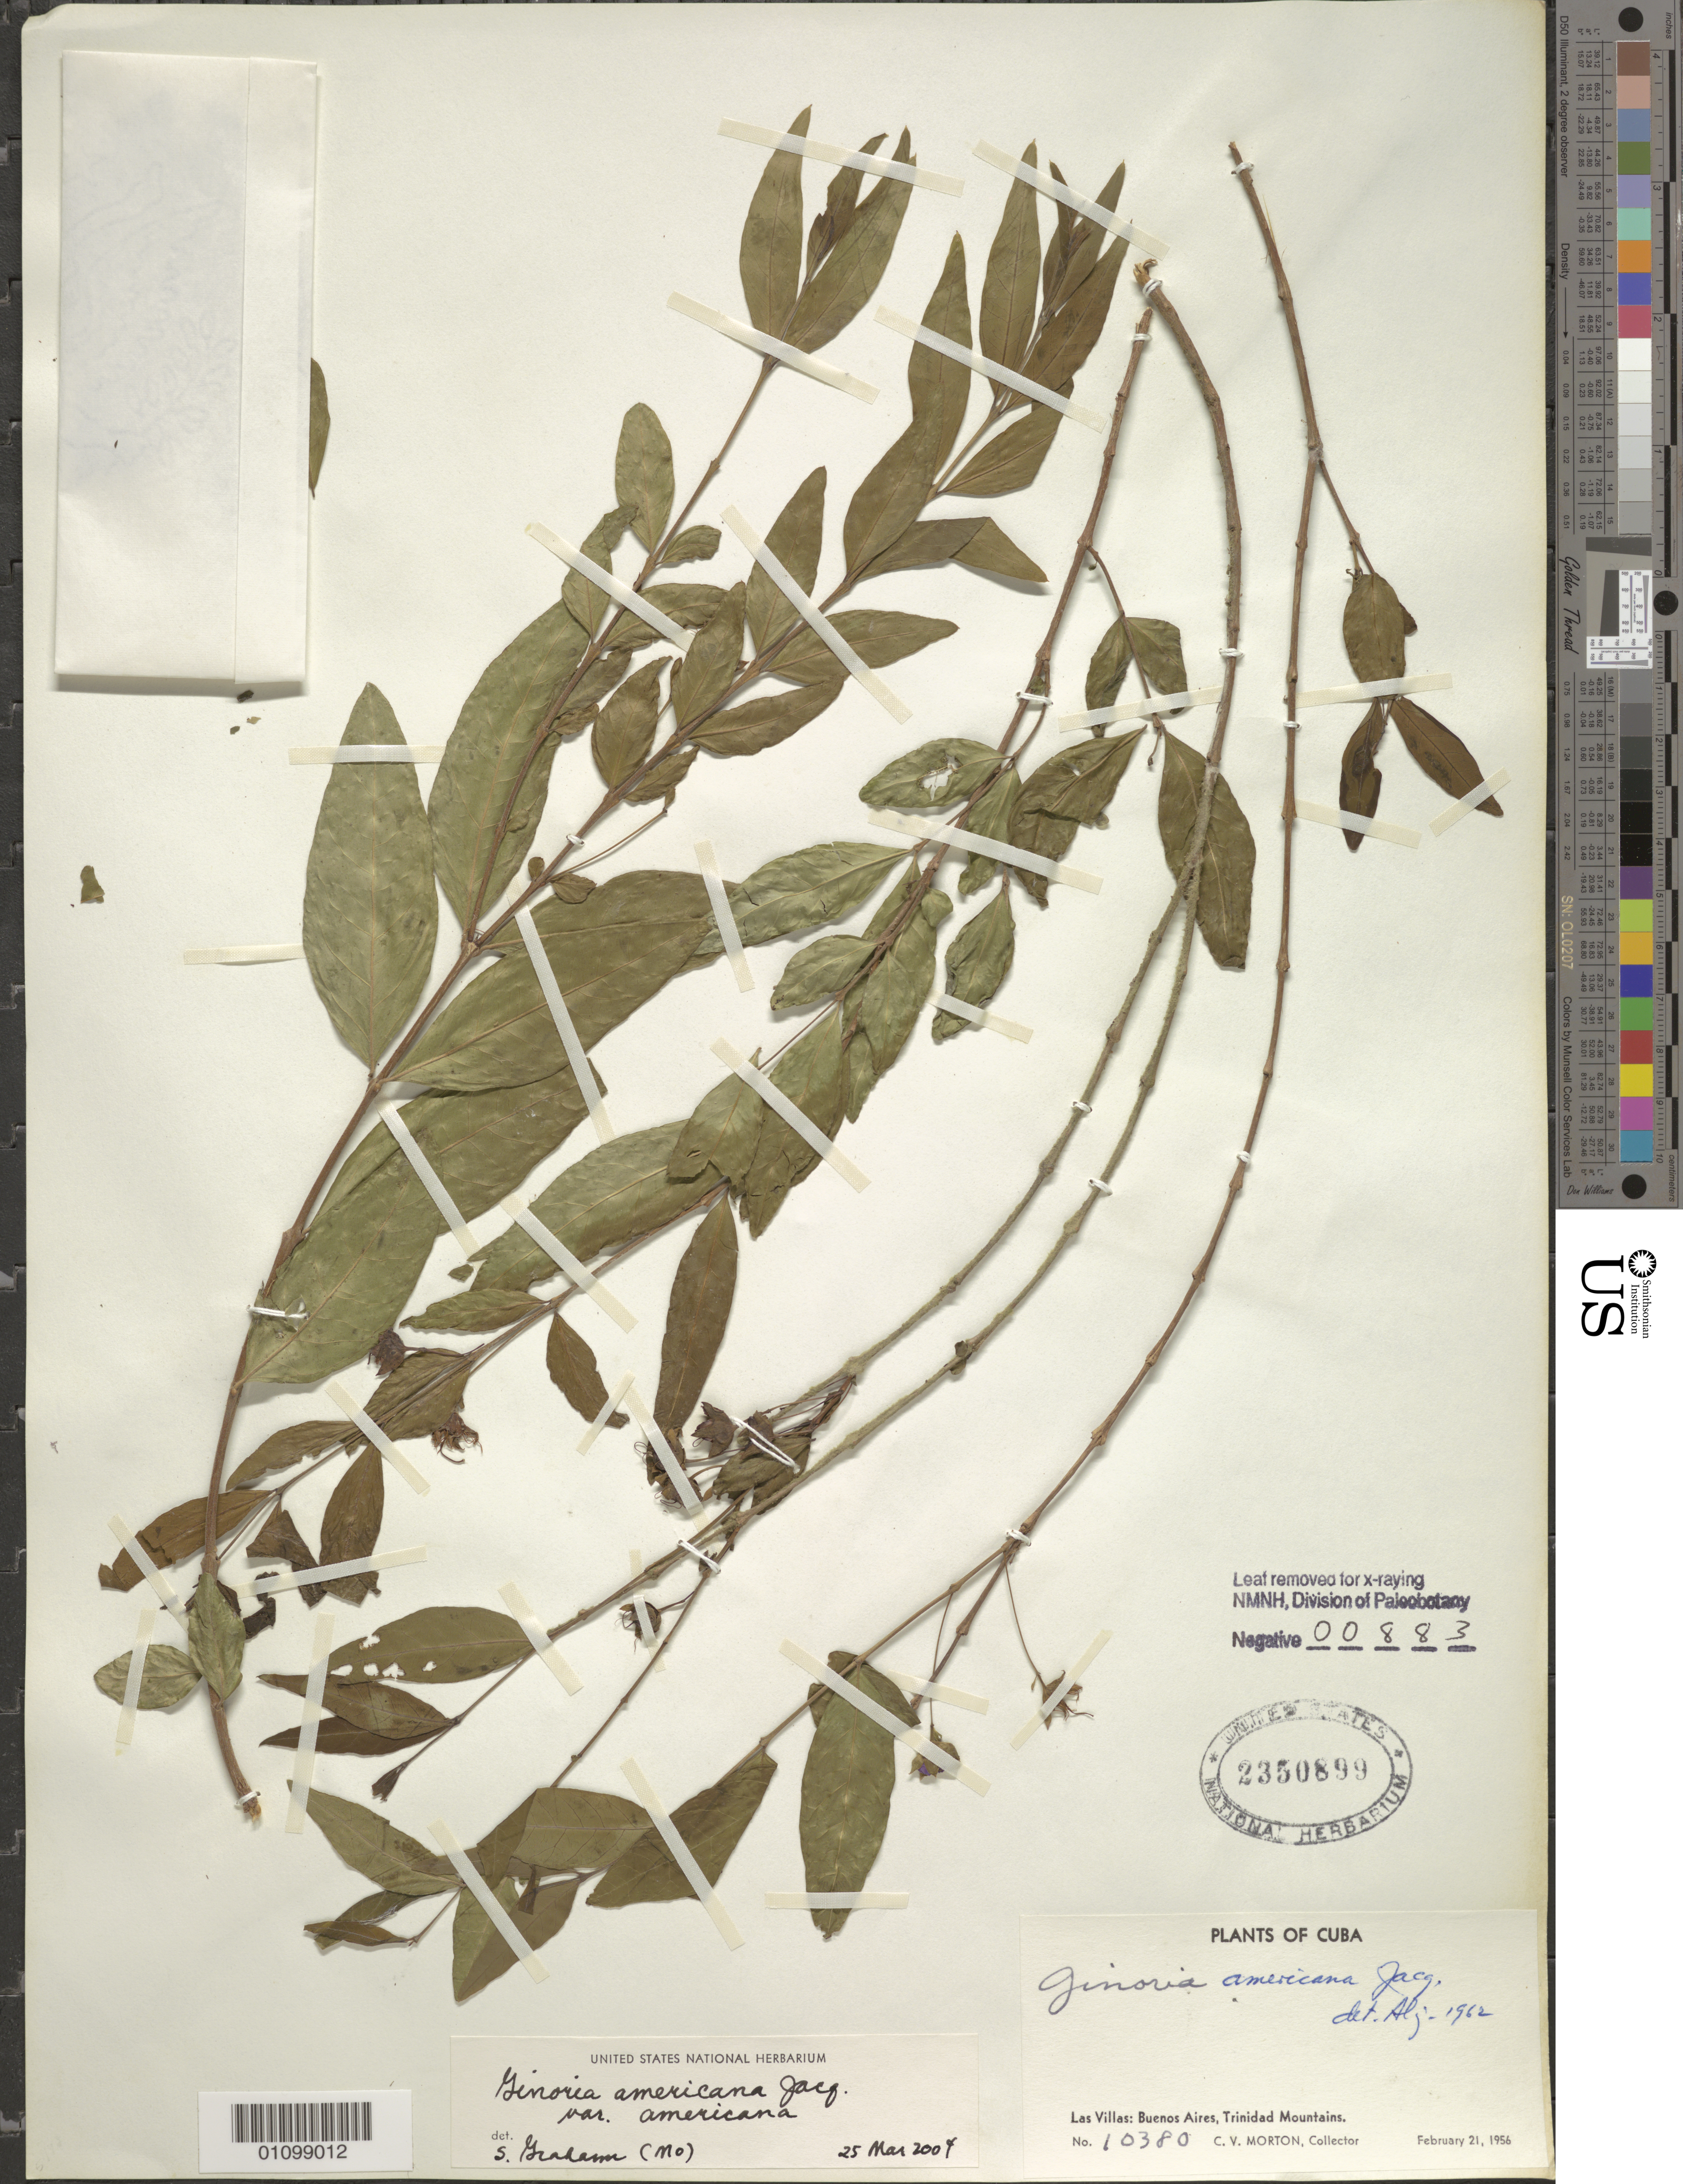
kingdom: Plantae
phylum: Tracheophyta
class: Magnoliopsida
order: Myrtales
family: Lythraceae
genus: Ginoria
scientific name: Ginoria americana var. americana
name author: Jacq.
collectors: C. V. Morton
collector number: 10380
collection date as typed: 21 Feb 1956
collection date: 1956-02-21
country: Cuba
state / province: Las Villas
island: Cuba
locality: Buenos Aires, Trinidad Mountains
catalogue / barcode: US 2350899